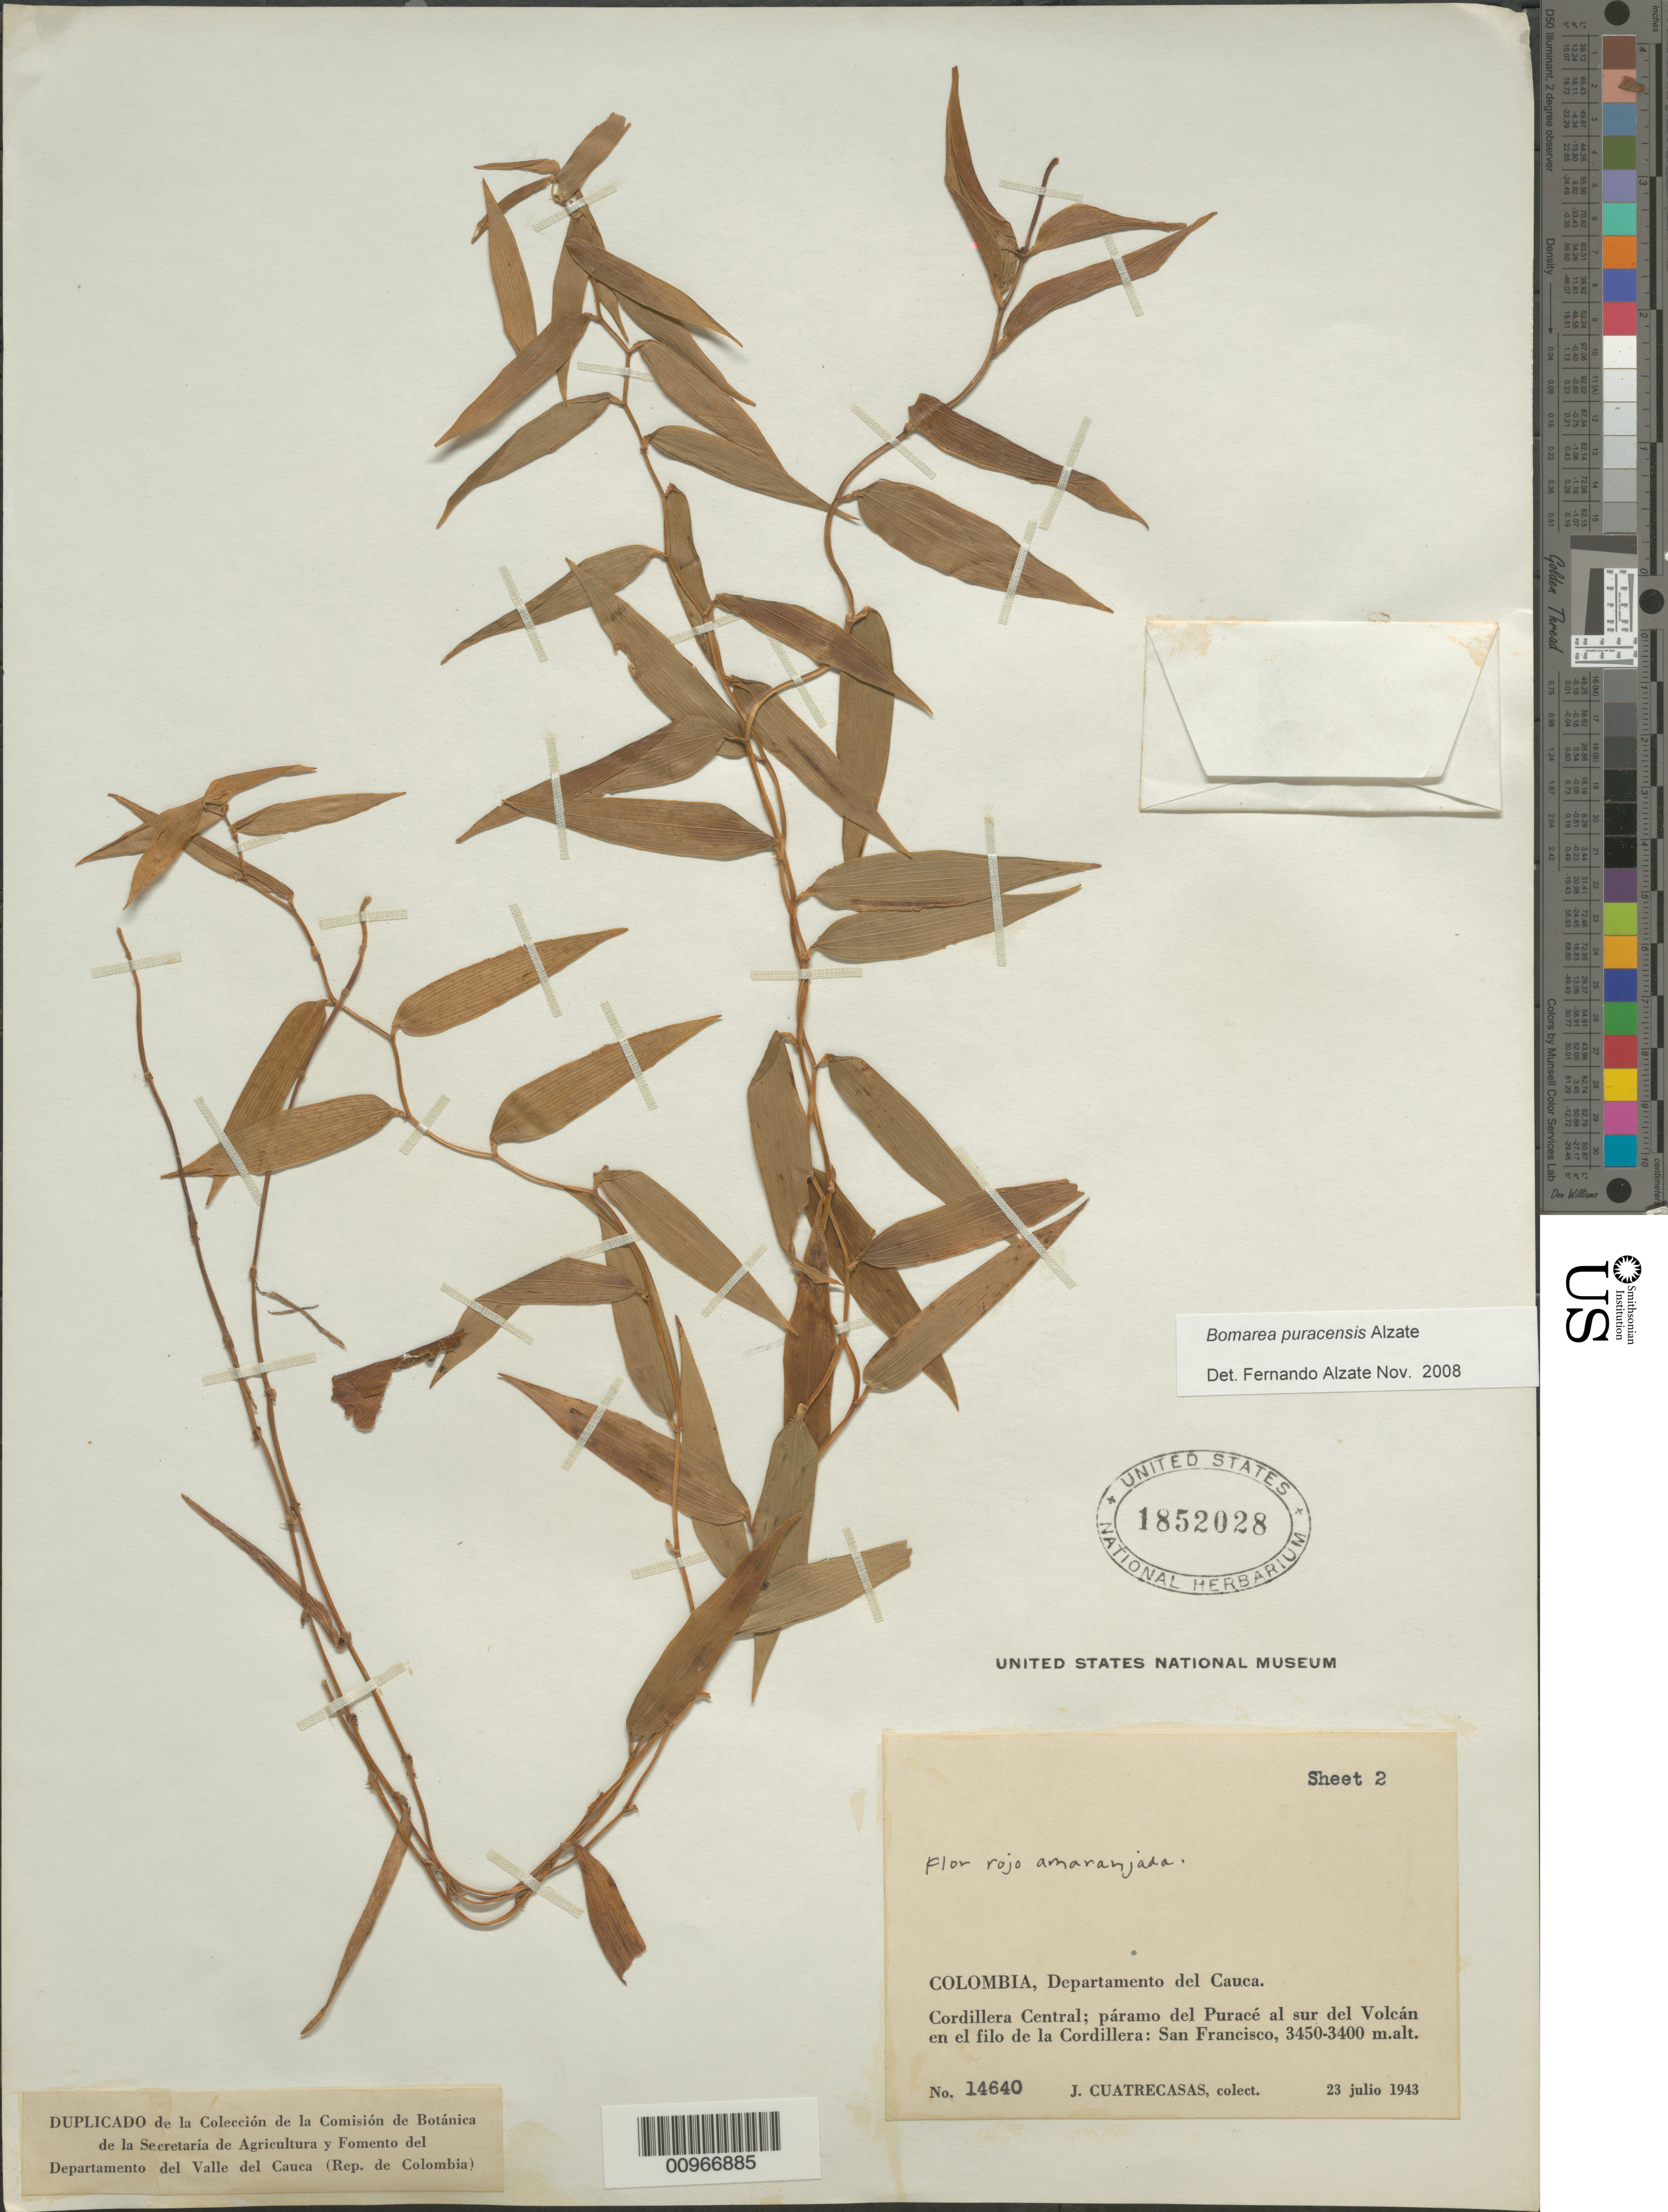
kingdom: Plantae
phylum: Tracheophyta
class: Liliopsida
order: Liliales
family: Alstroemeriaceae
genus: Bomarea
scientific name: Bomarea puracensis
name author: Alzate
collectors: J. Cuatrecasas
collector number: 14640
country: Colombia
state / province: Cauca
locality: Paramo del Purace al sur del Volcan, San Francisco.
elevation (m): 3400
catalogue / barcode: US 1852028